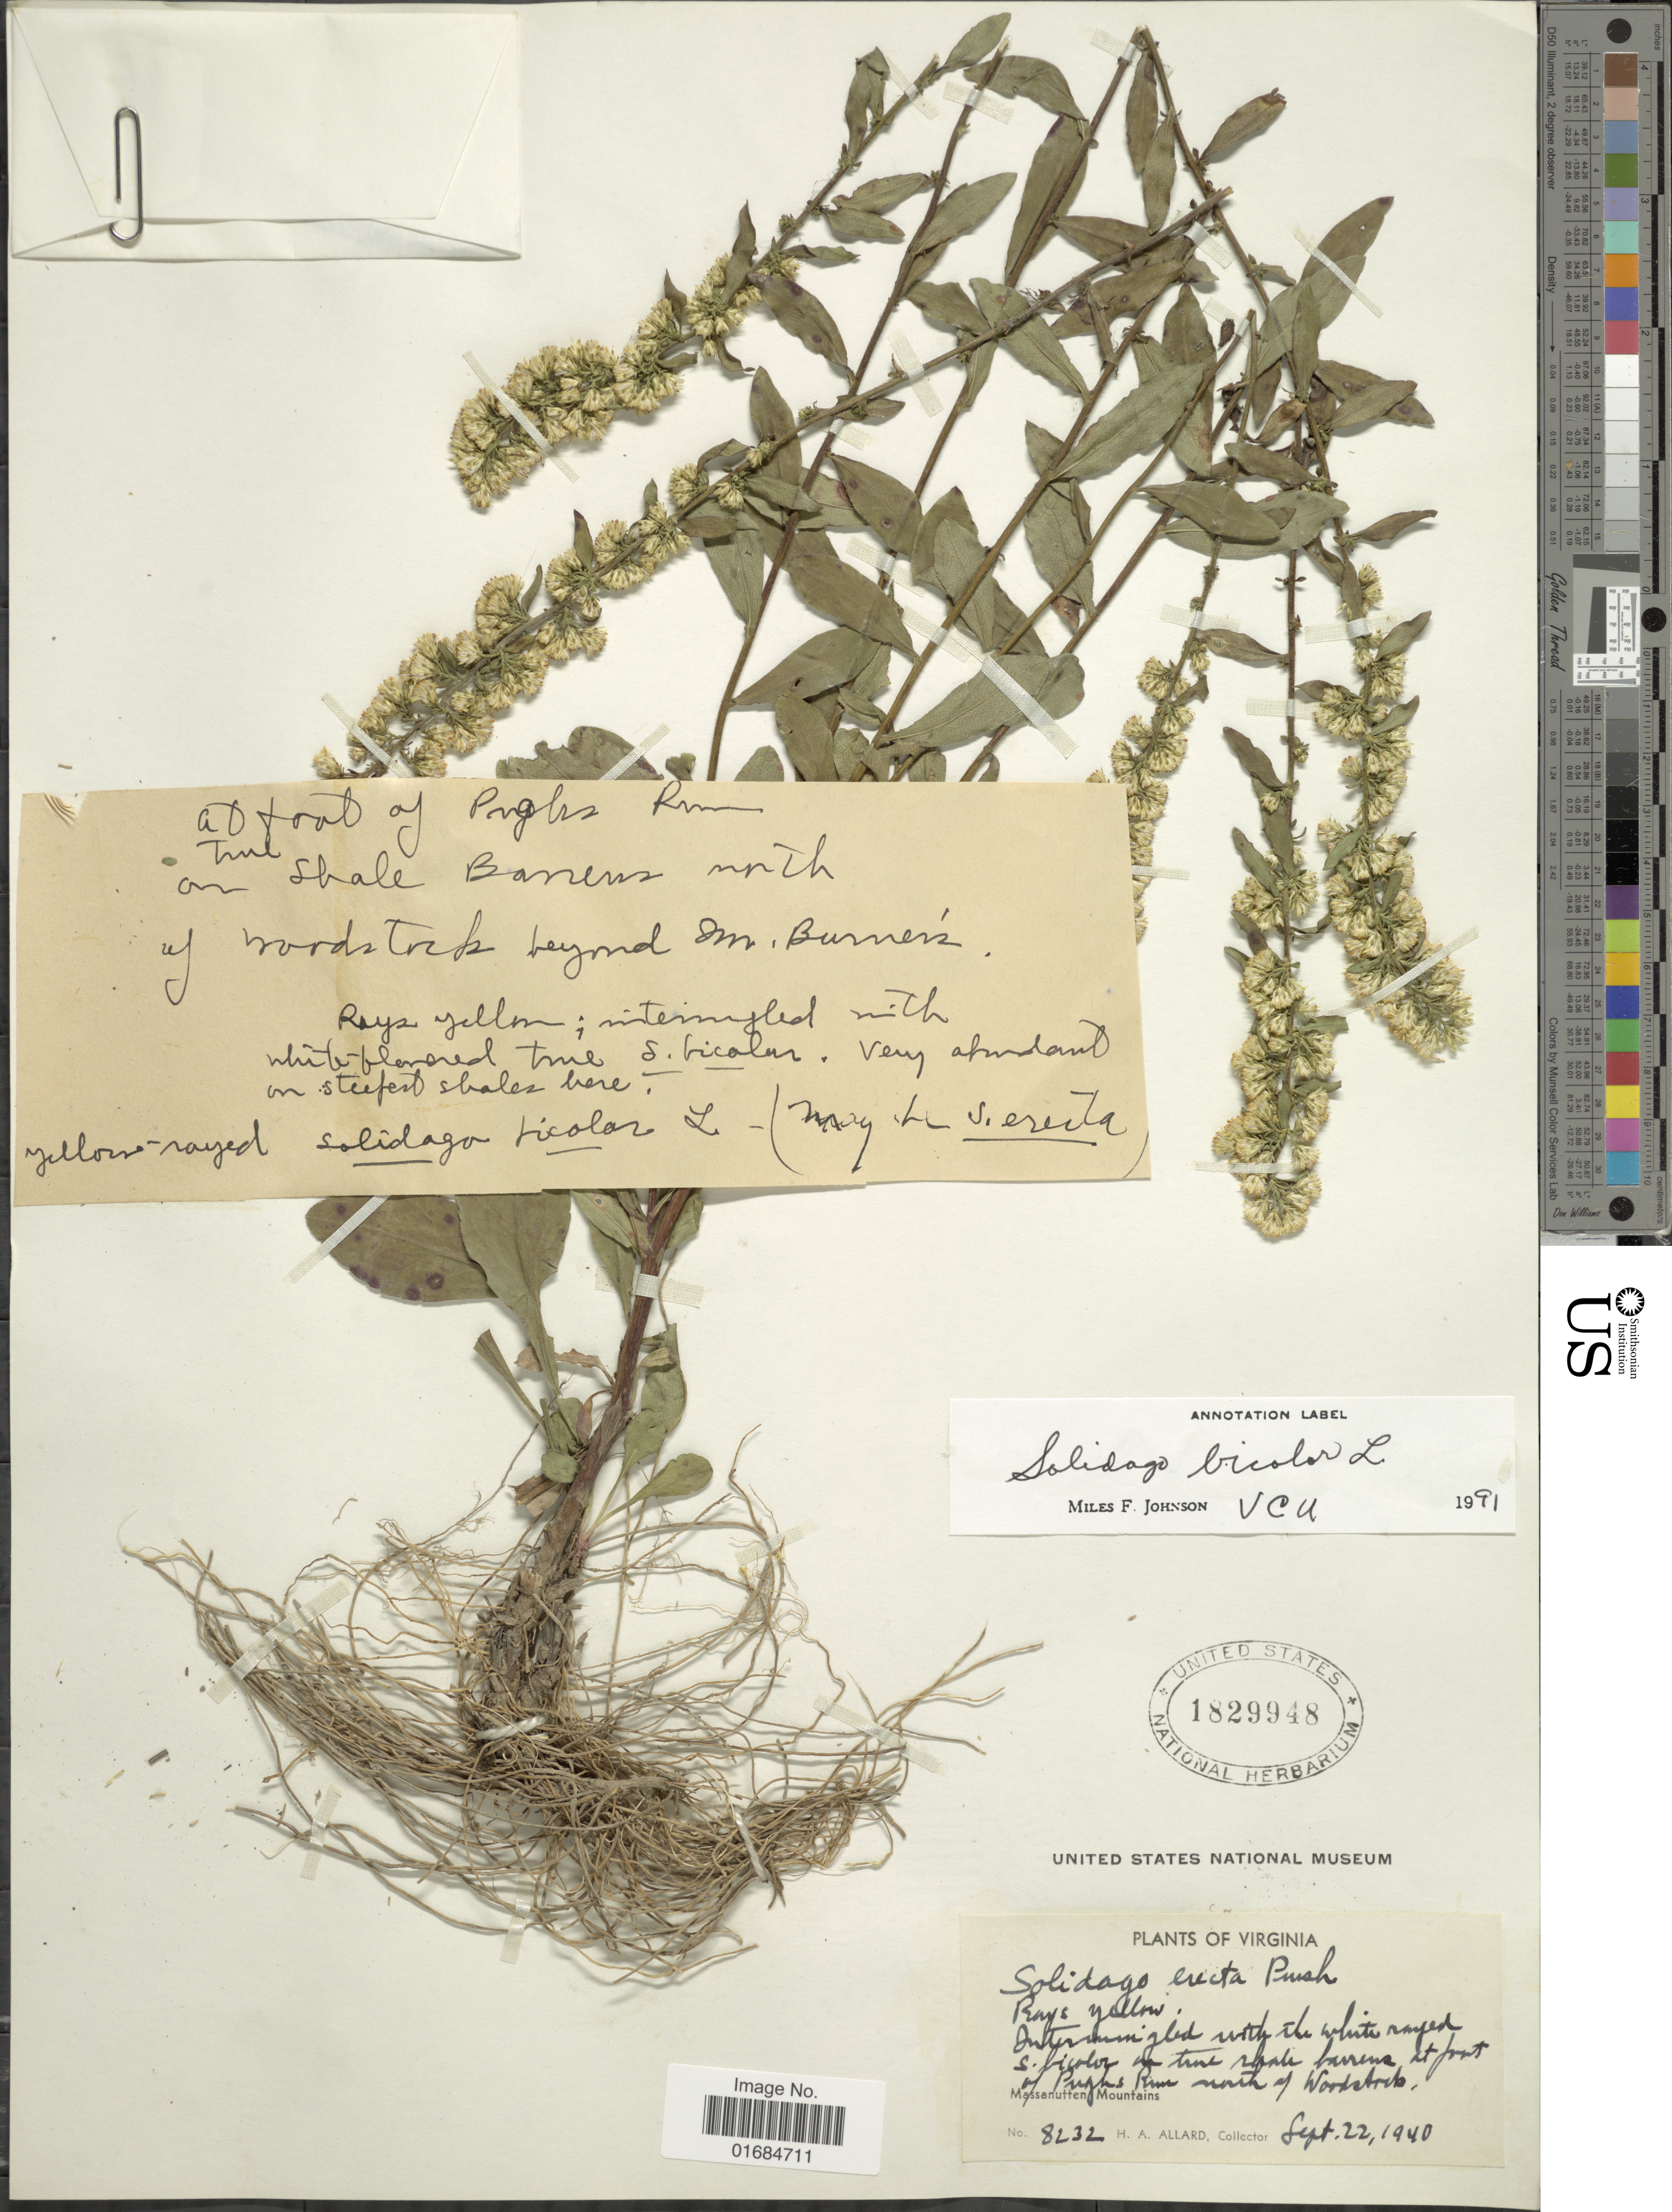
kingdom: Plantae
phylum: Tracheophyta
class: Magnoliopsida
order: Asterales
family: Asteraceae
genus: Solidago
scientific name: Solidago bicolor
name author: L.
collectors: H. A. Allard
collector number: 8232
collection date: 1940-09-22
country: United States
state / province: Virginia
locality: At foot of Pughs Run north of Woodstock, Massanutten Mountains.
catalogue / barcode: US 1829948